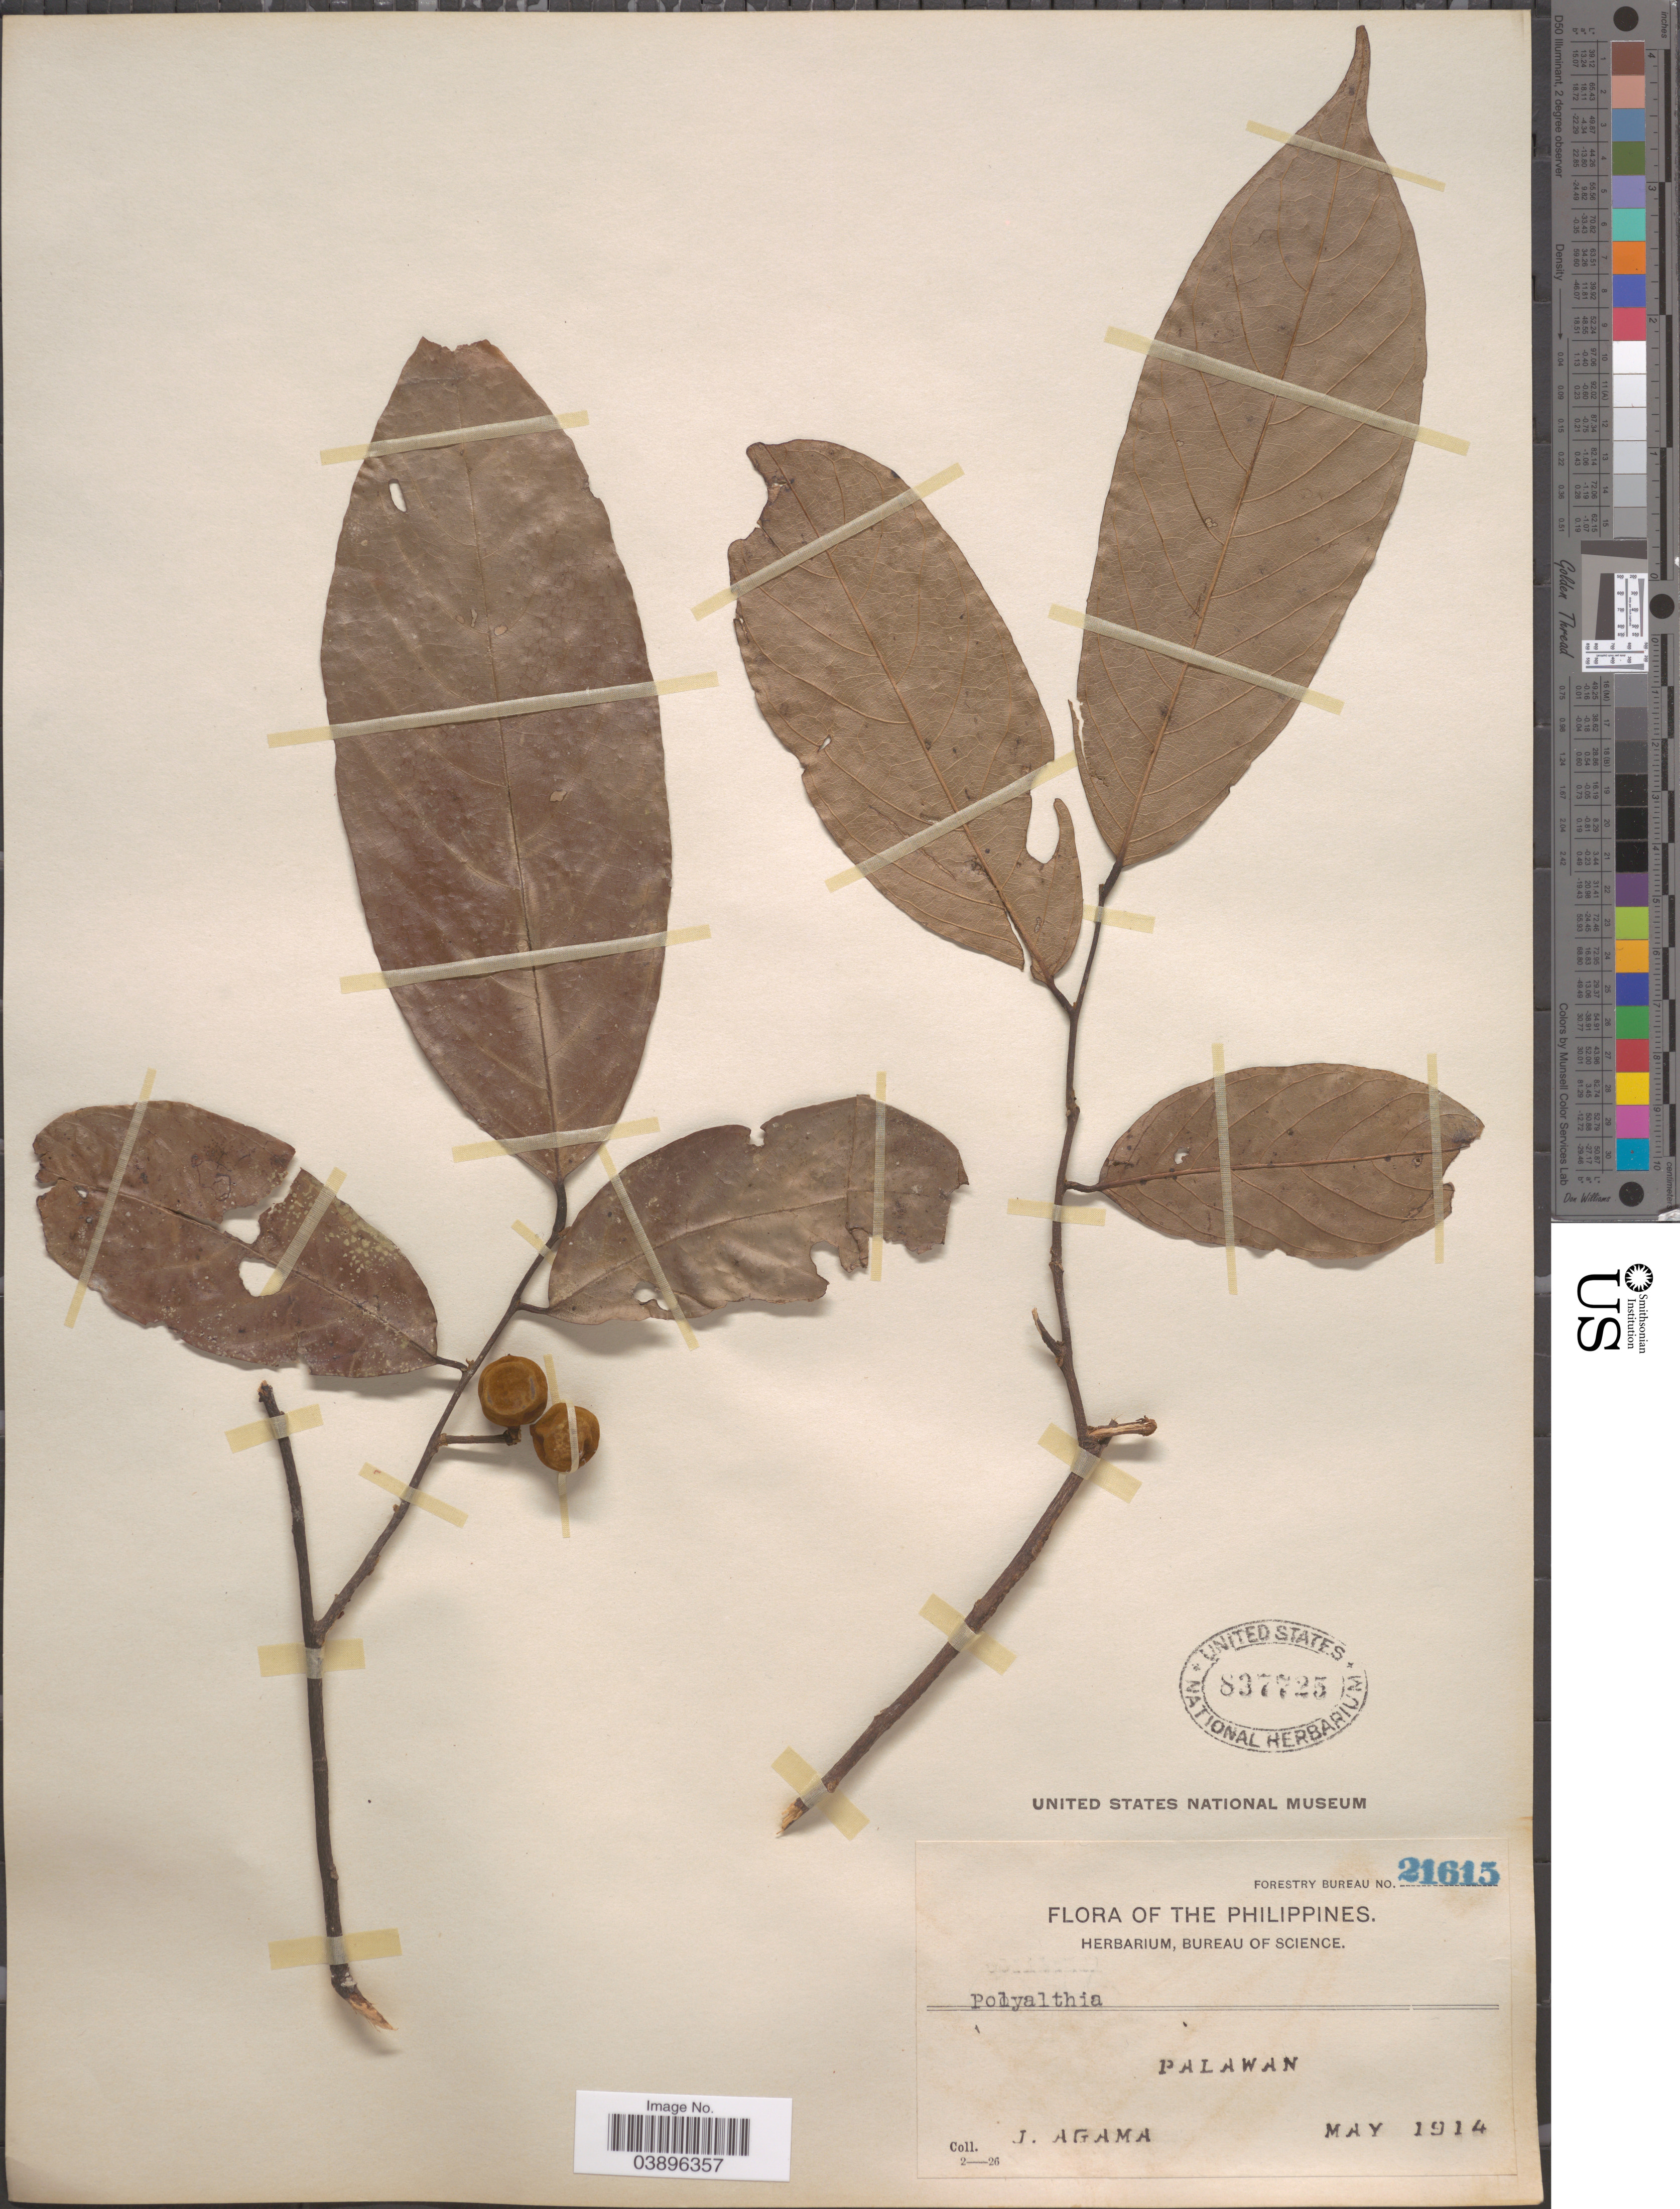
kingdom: Plantae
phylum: Tracheophyta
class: Magnoliopsida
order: Magnoliales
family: Annonaceae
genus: Polyalthia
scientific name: Polyalthia sp.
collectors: J. Agama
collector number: Forestry Bureau 21615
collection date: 1914-05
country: Philippines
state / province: Mimaropa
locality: Palawan.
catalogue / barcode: US 837725